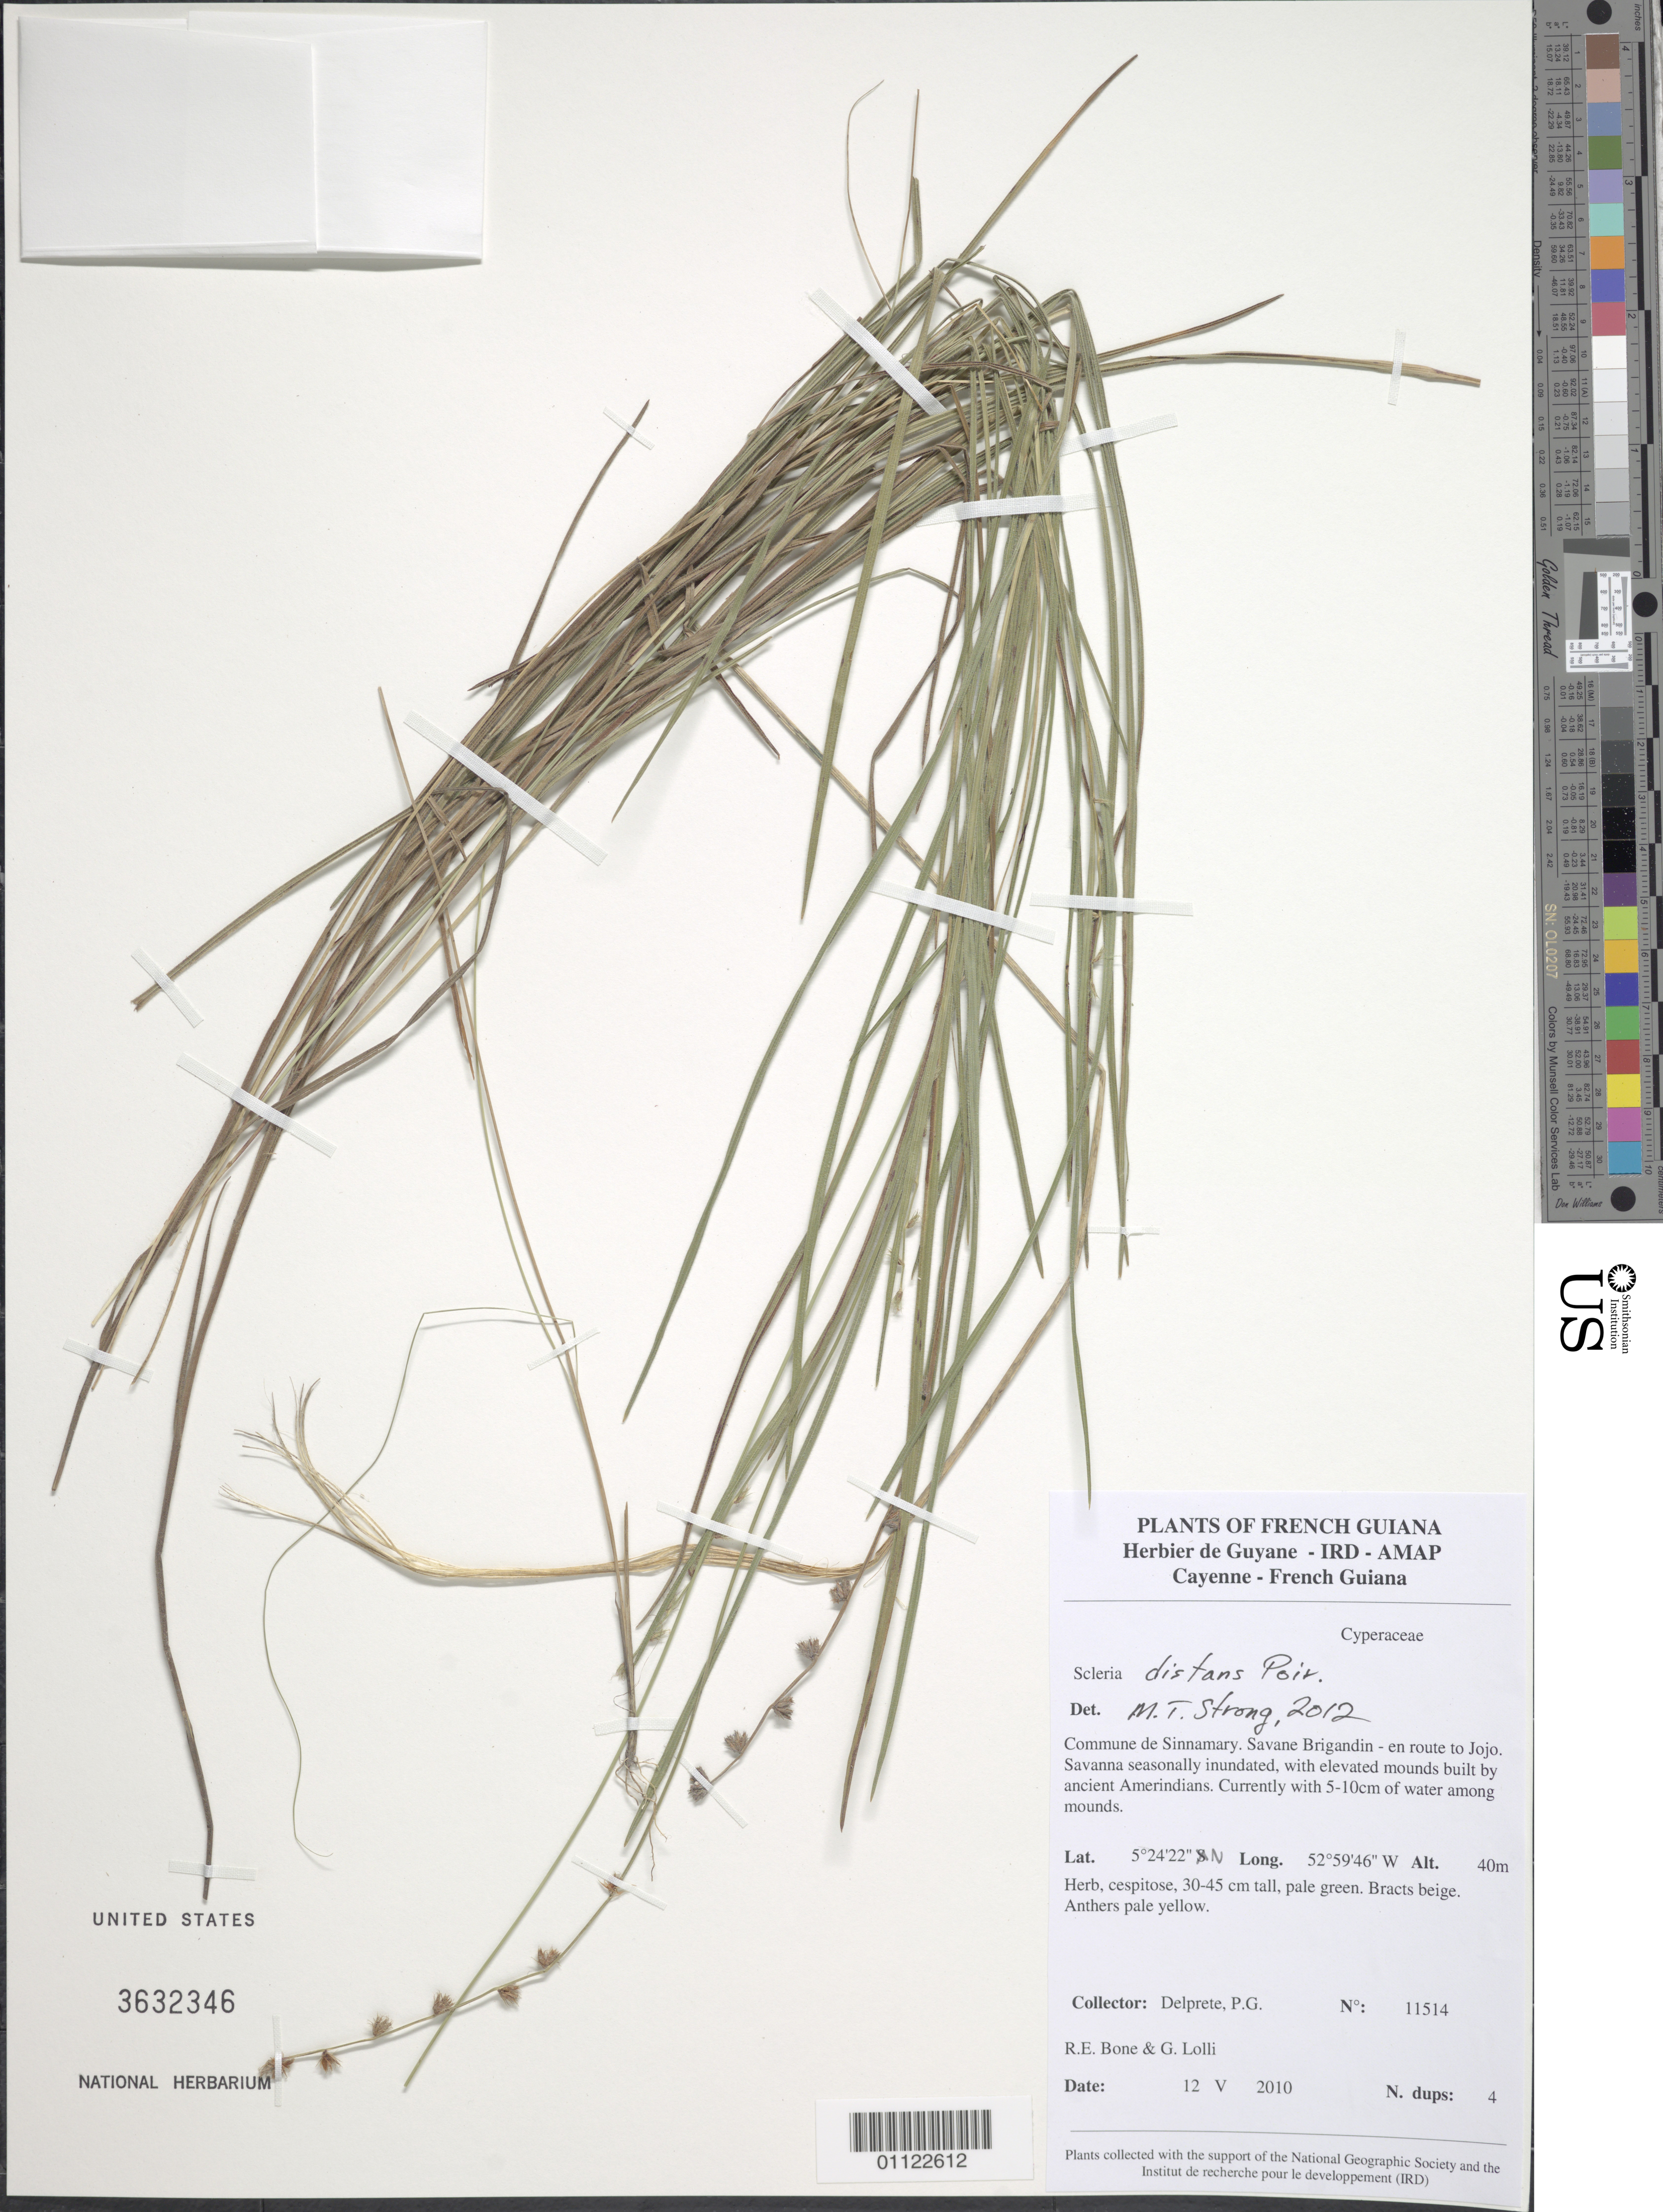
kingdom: Plantae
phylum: Tracheophyta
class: Liliopsida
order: Poales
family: Cyperaceae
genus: Scleria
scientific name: Scleria distans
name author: Poir.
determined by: Strong, M. T., (US), Smithsonian Institution - National Museum of Natural History (UNITED STATES)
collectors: P. G. Delprete, R. Bone & G. Lolli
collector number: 11514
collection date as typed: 12-May-10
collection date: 1910-05-12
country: French Guiana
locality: Commune de Sinnamary. Savane Brigandin - en route to Jojo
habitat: Savanna seasonally inundatd, with elevated mounds built by ancient Amerindians. Currently with 5-10cm of water among mounds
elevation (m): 40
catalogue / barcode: US 3632346